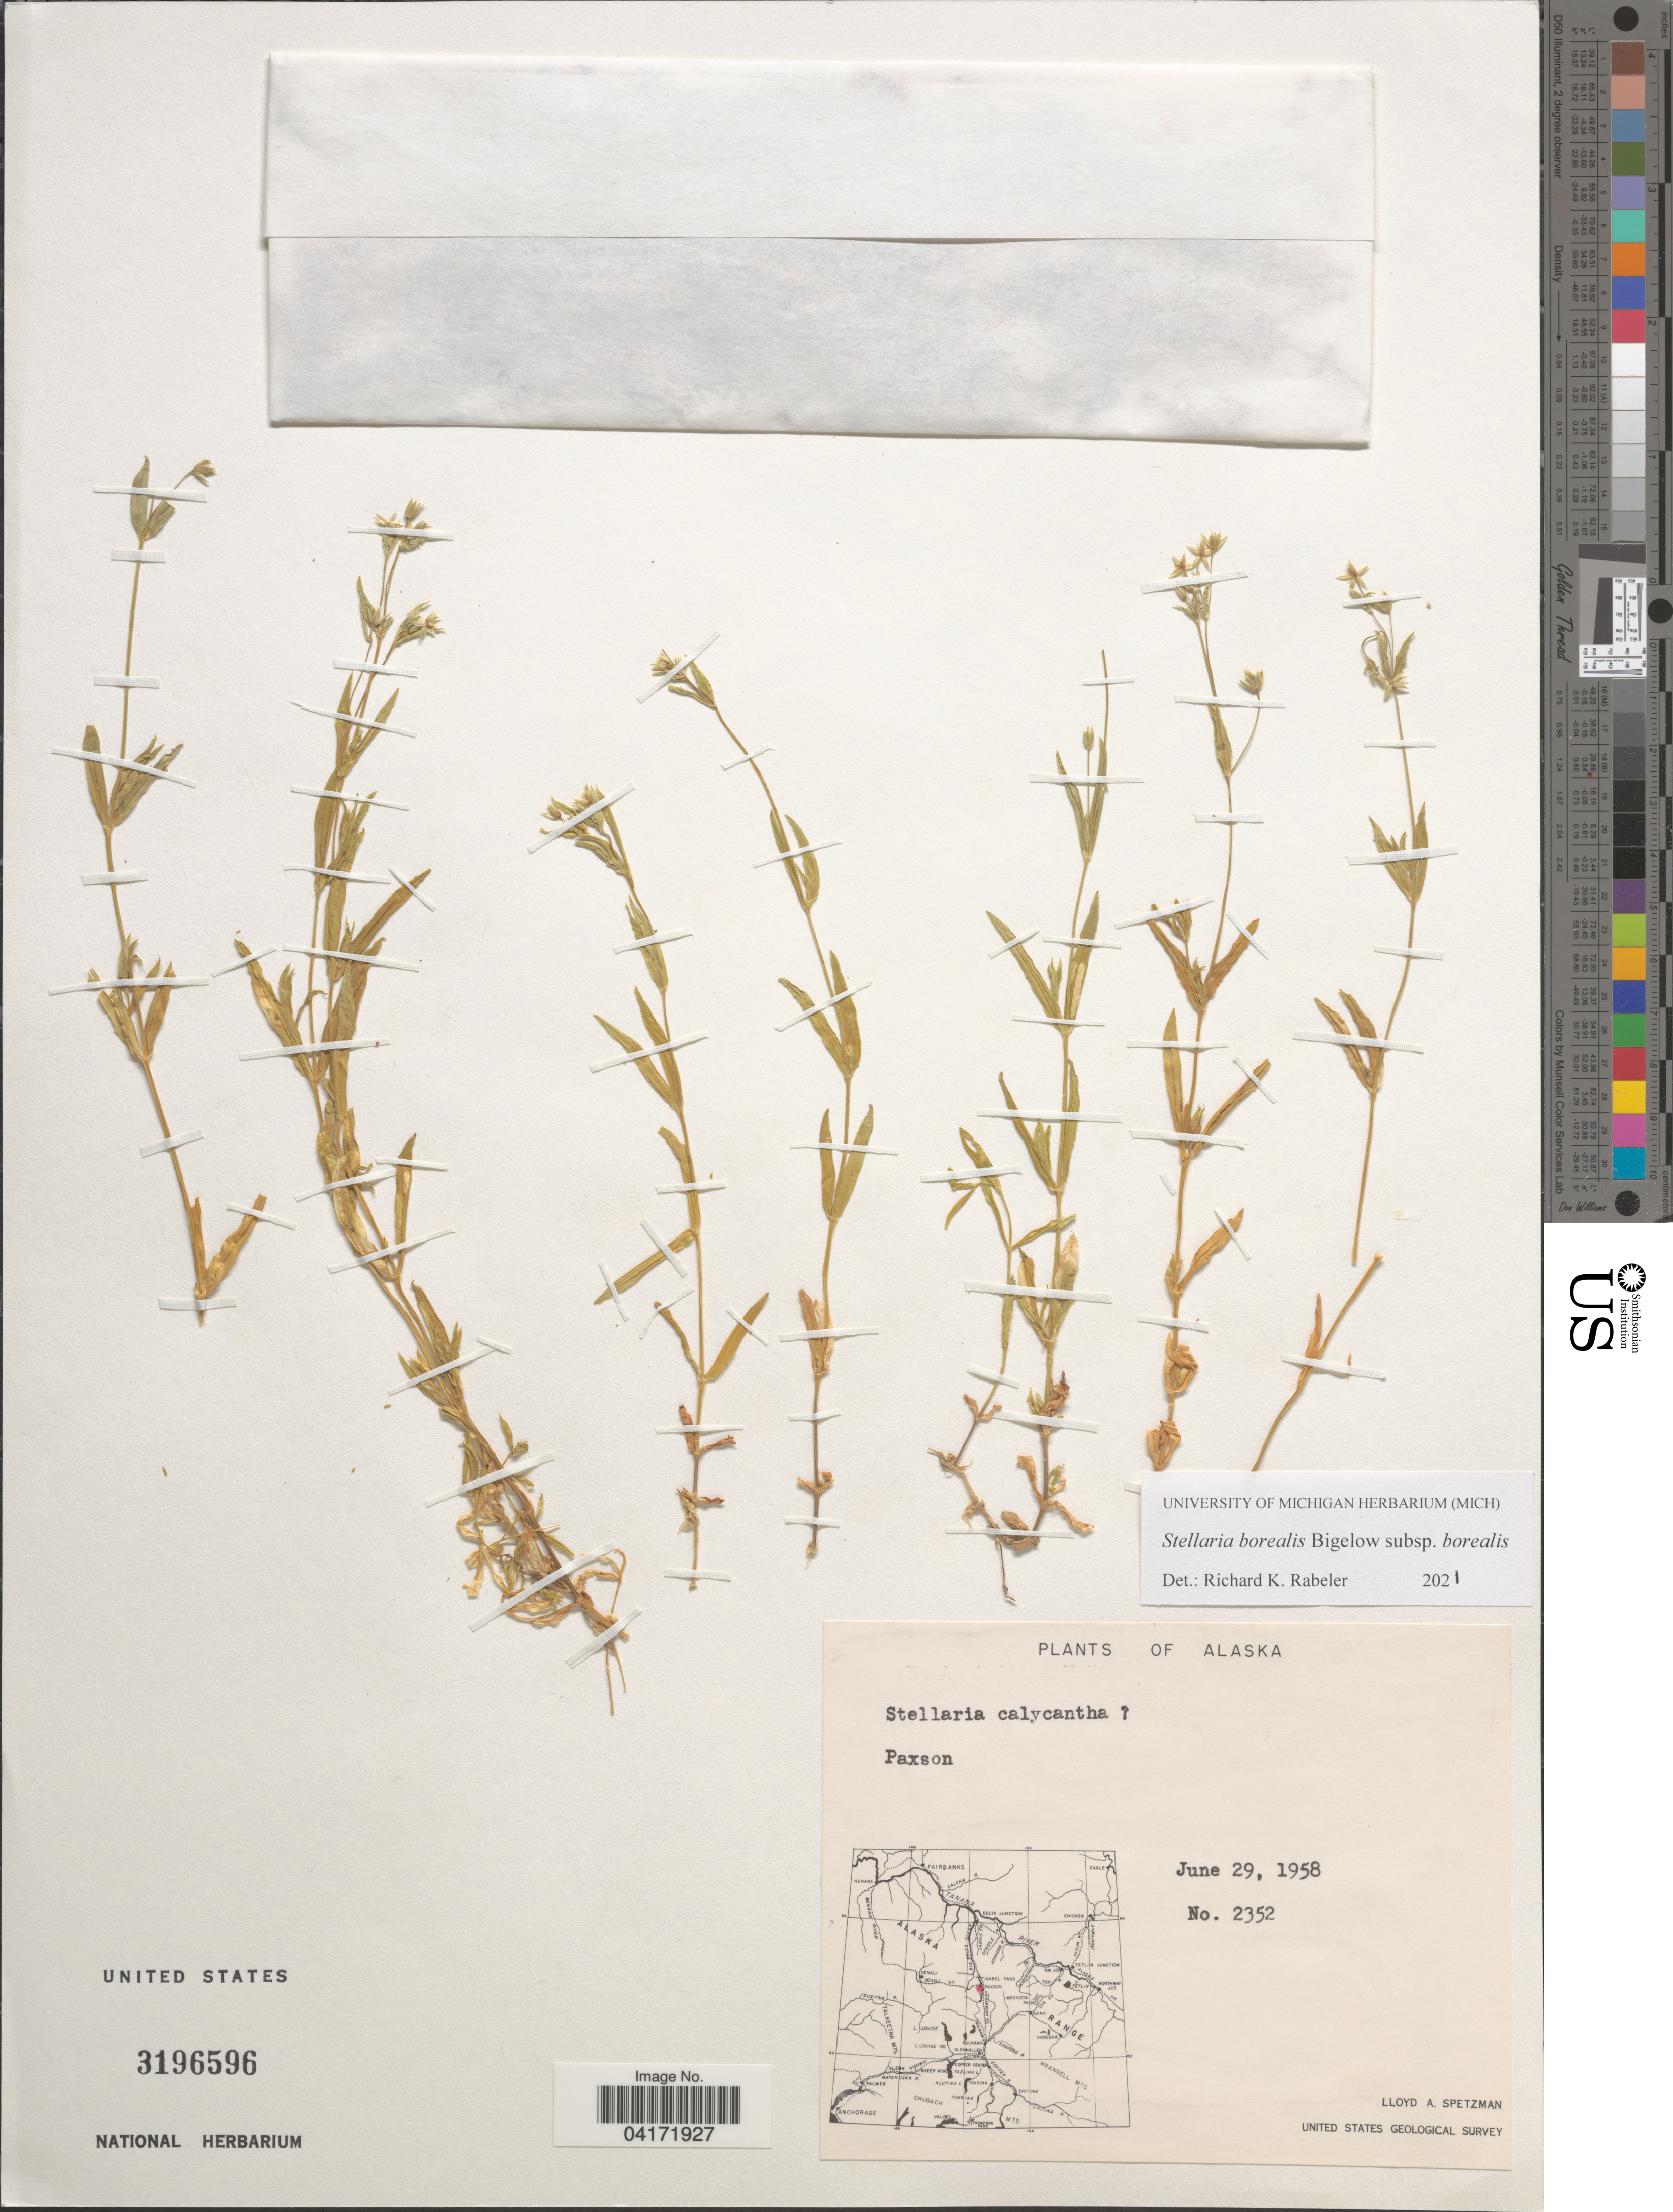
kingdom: Plantae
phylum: Tracheophyta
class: Magnoliopsida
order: Caryophyllales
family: Caryophyllaceae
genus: Stellaria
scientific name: Stellaria borealis subsp. borealis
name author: Bigelow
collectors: L. Spetzman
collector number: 2352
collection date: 1958-06-29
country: United States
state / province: Alaska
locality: Paxson. United States Geological Survey.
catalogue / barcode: US 3196596